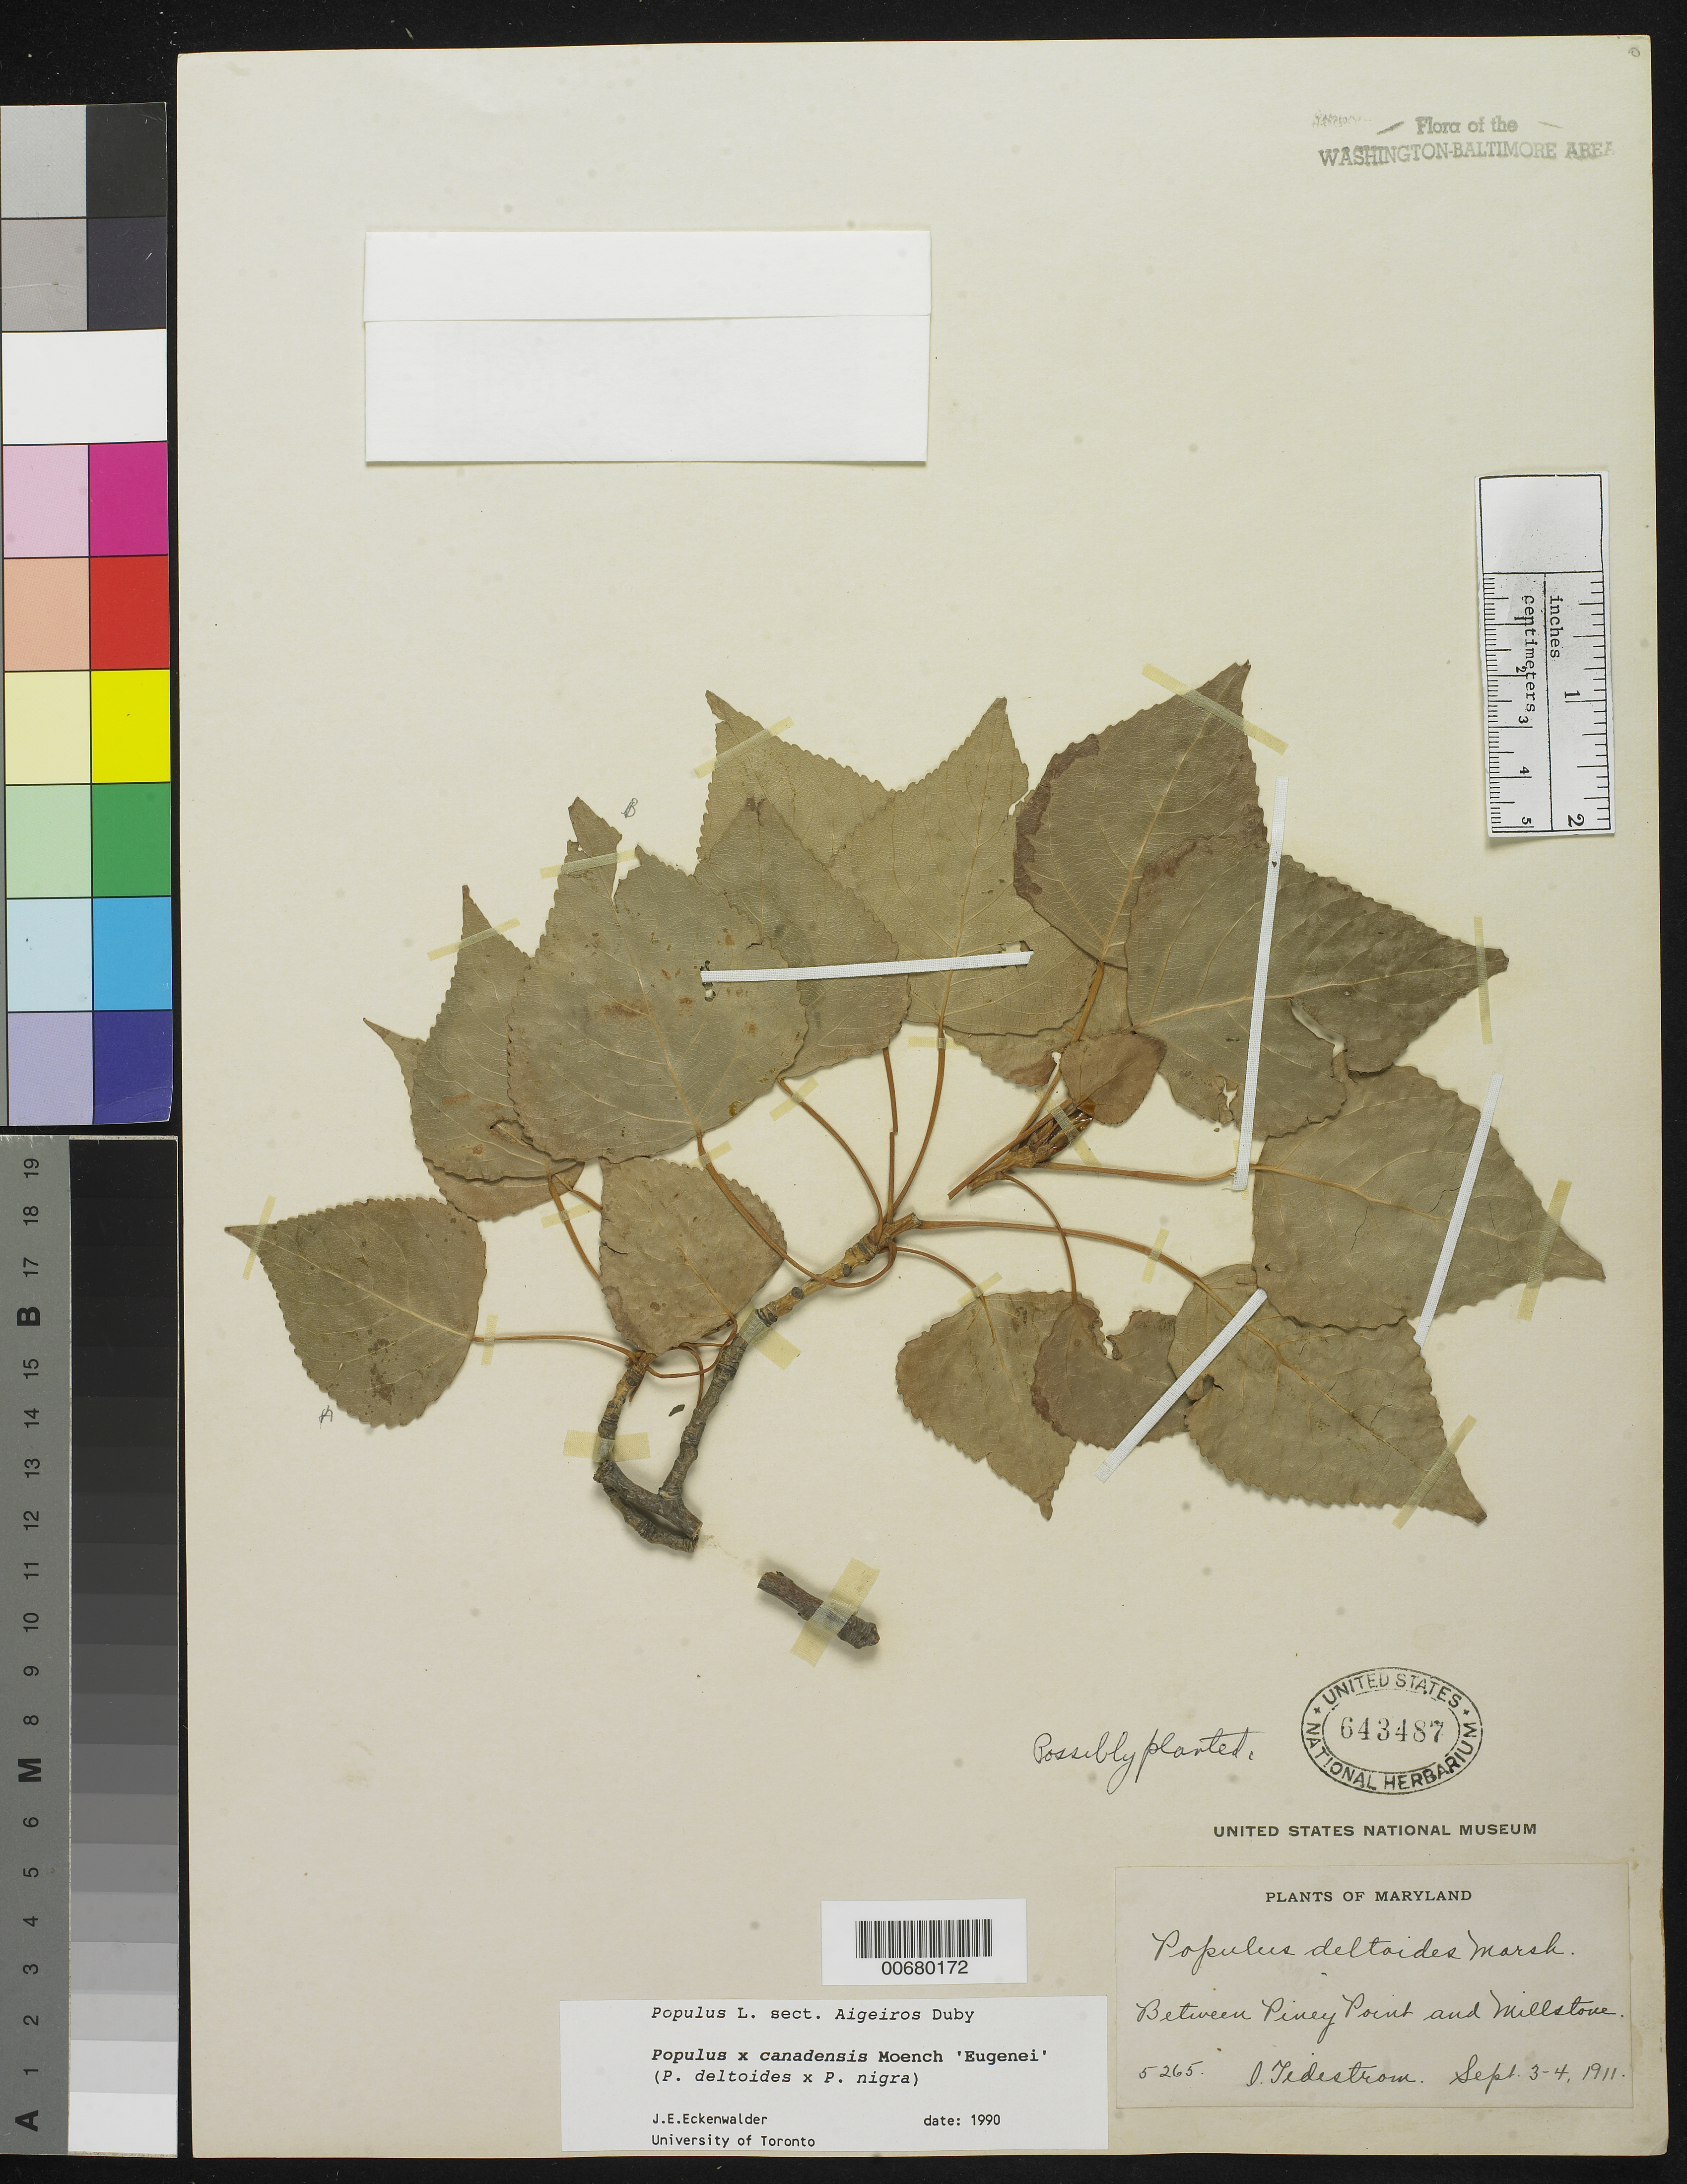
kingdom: Plantae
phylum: Tracheophyta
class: Magnoliopsida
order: Malpighiales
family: Salicaceae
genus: Populus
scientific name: Populus canadensis 'Eugenei'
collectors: I. F. Tidestrom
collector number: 5265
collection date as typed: Sept. 3-4, 1911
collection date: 1911-09-03/1911-09-04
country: United States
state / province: Maryland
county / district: Anne Arundel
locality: between Piney Point and Millstone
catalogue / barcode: US 643487